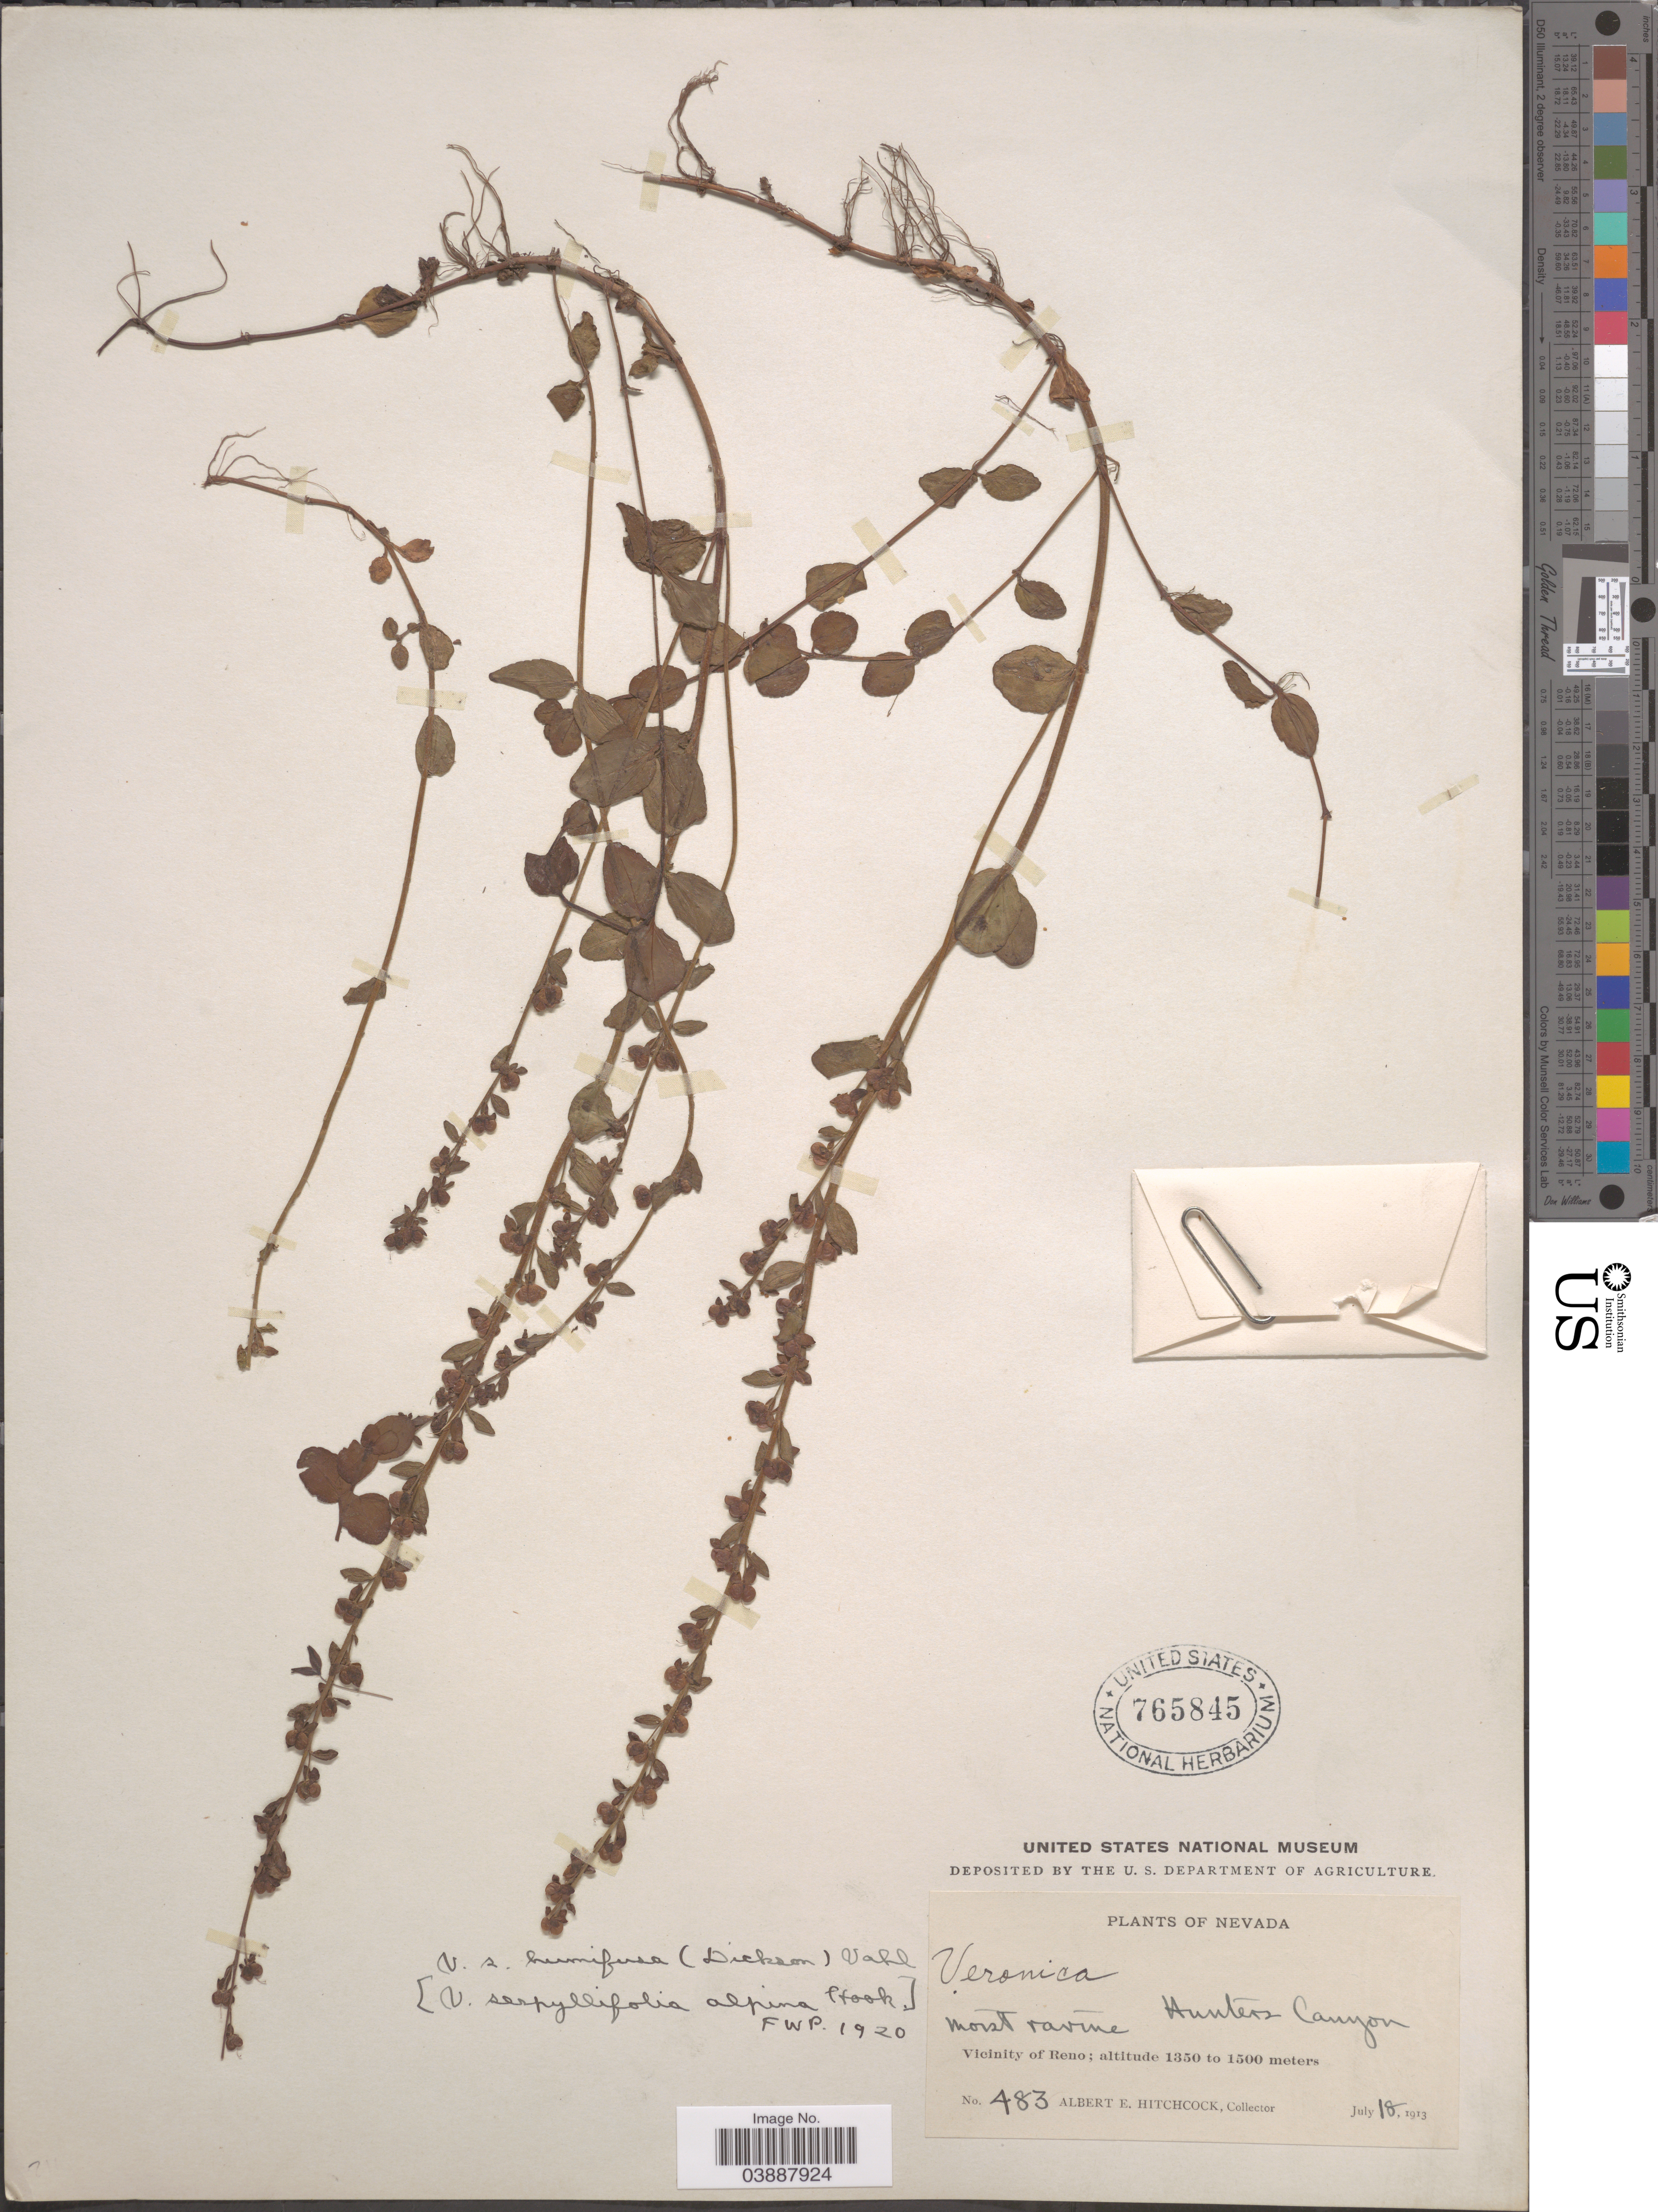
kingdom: Plantae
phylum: Tracheophyta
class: Magnoliopsida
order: Lamiales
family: Plantaginaceae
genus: Veronica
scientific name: Veronica serpyllifolia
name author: L.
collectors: A. Hitchcock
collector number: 483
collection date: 1913-07-18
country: United States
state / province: Nevada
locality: Hunters Canyon. Moist ravine. Vicinity of Reno.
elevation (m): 1350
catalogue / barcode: US 765845